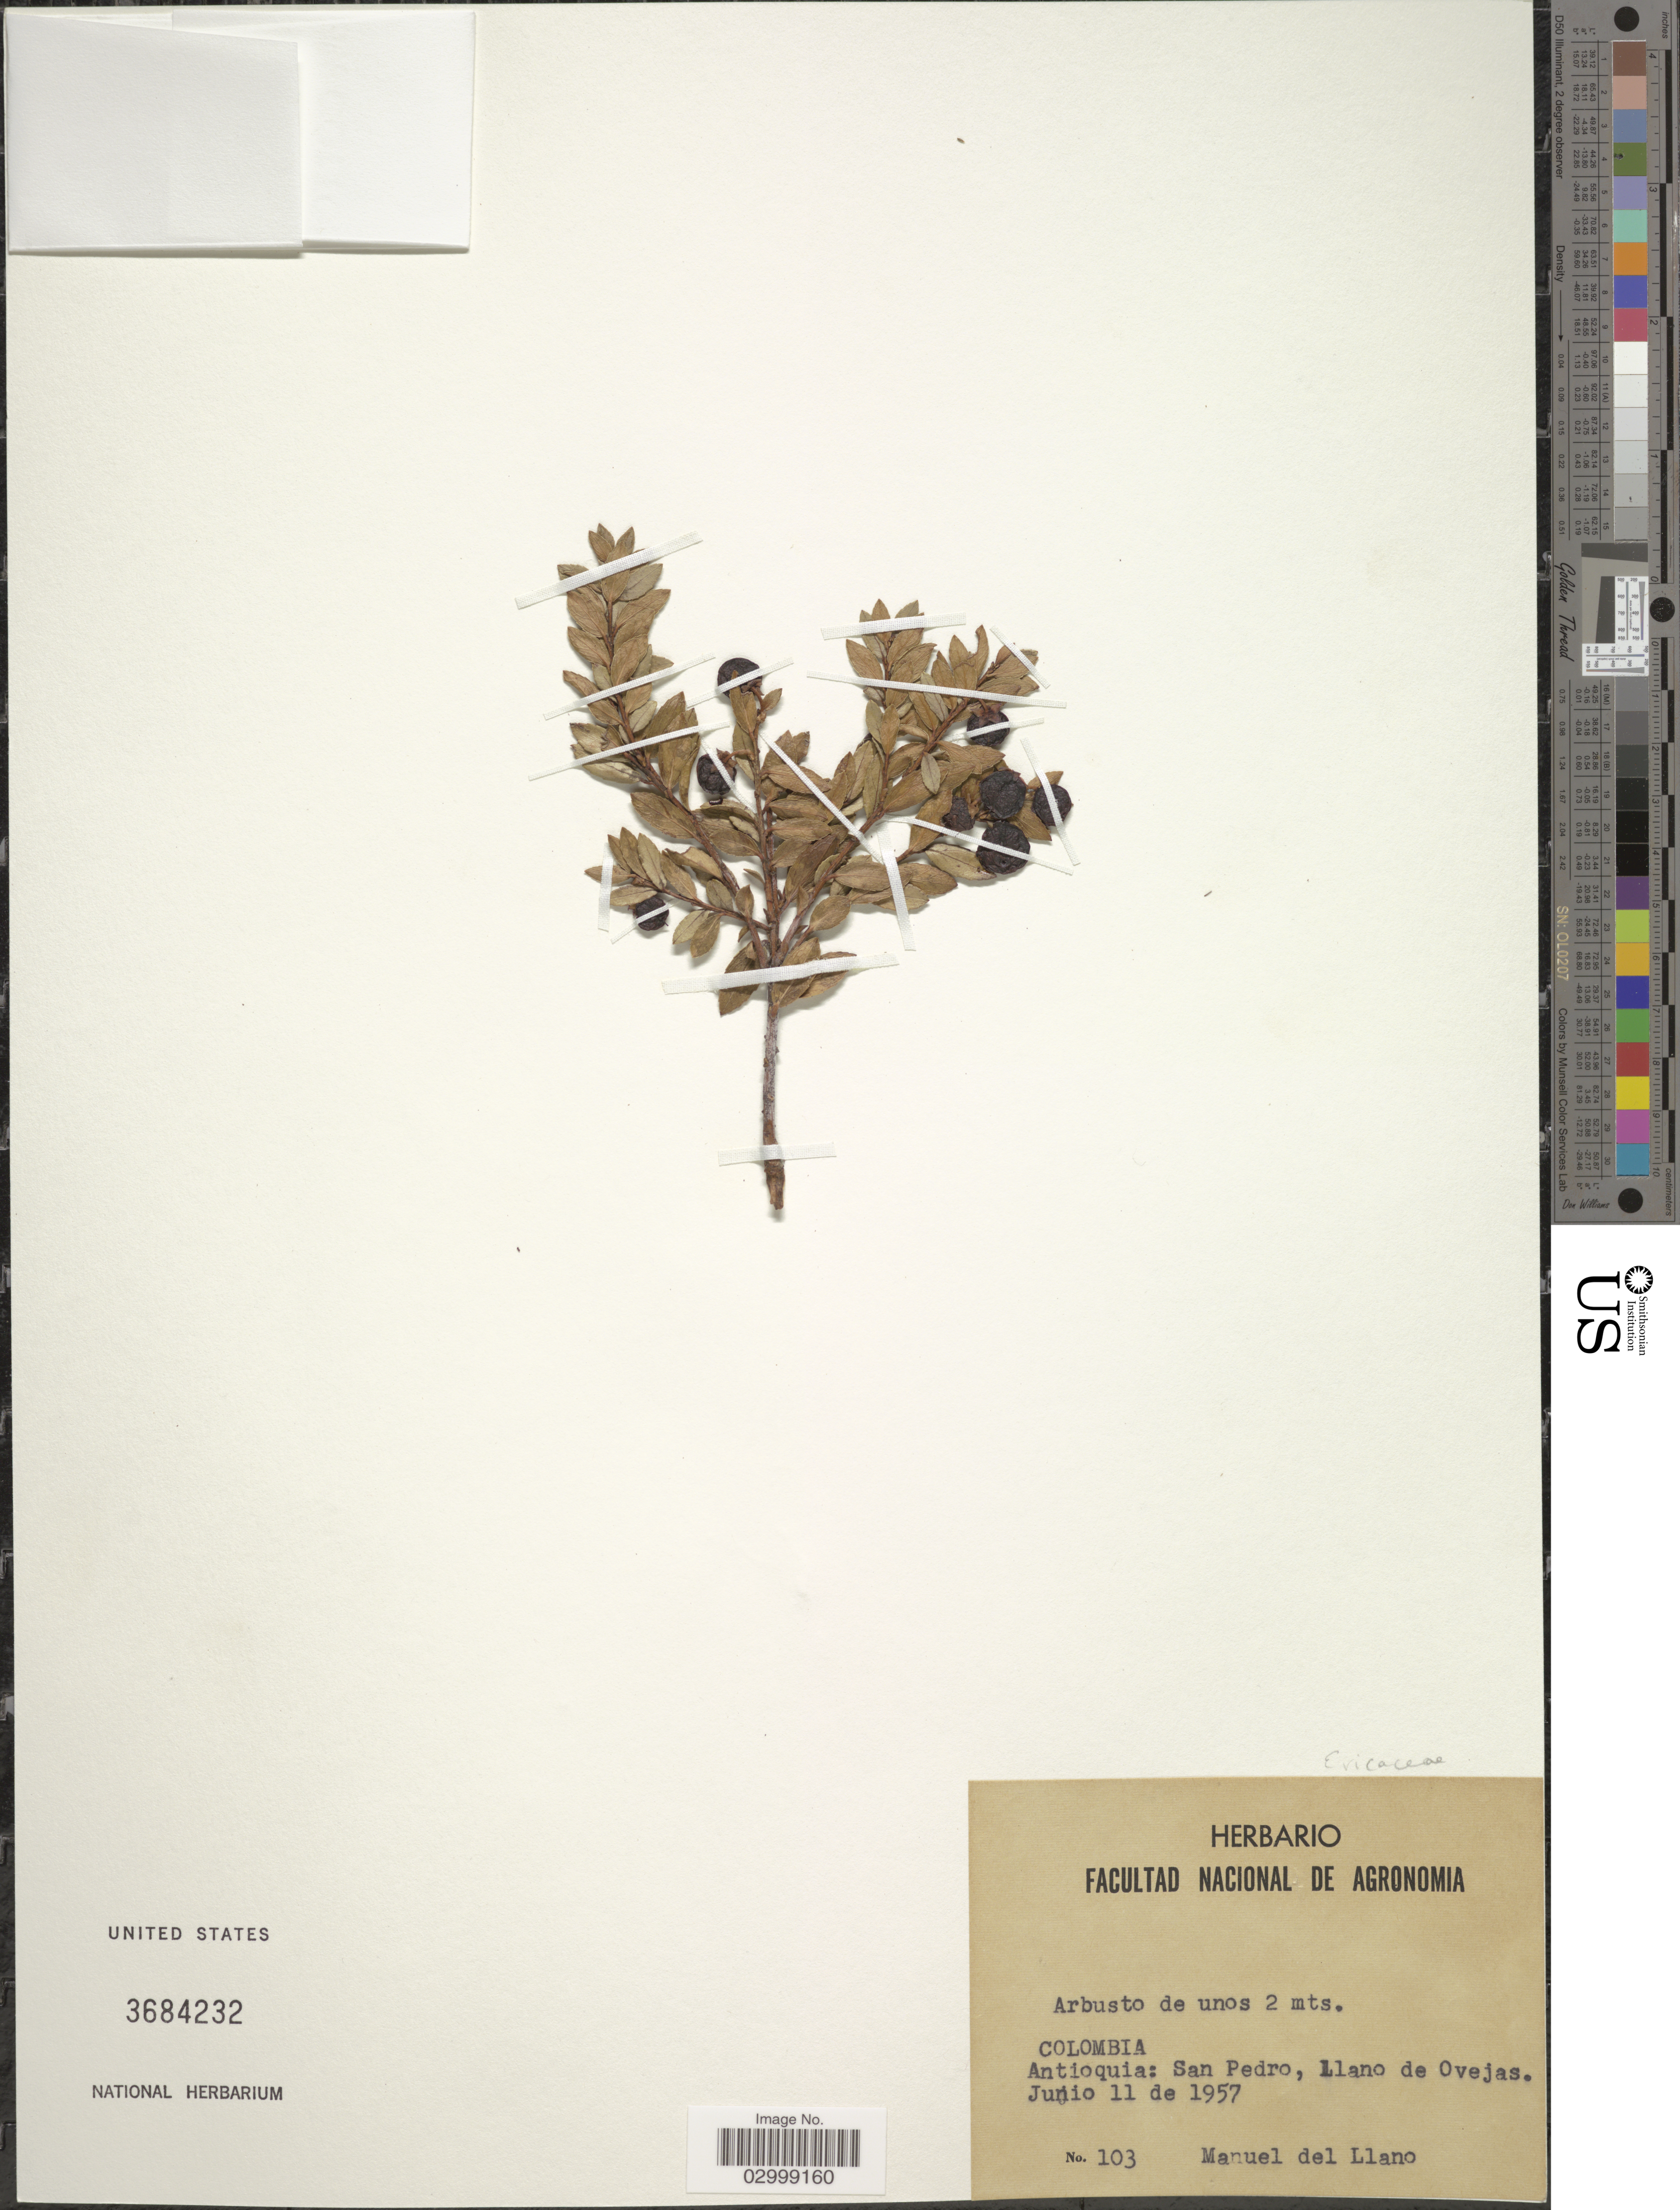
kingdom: Plantae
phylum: Tracheophyta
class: Magnoliopsida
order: Ericales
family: Ericaceae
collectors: M. d. Llano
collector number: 103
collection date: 1957-06-11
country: Colombia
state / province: Antioquia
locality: San Pedro, Llano de Ovejas.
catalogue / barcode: US 3684232